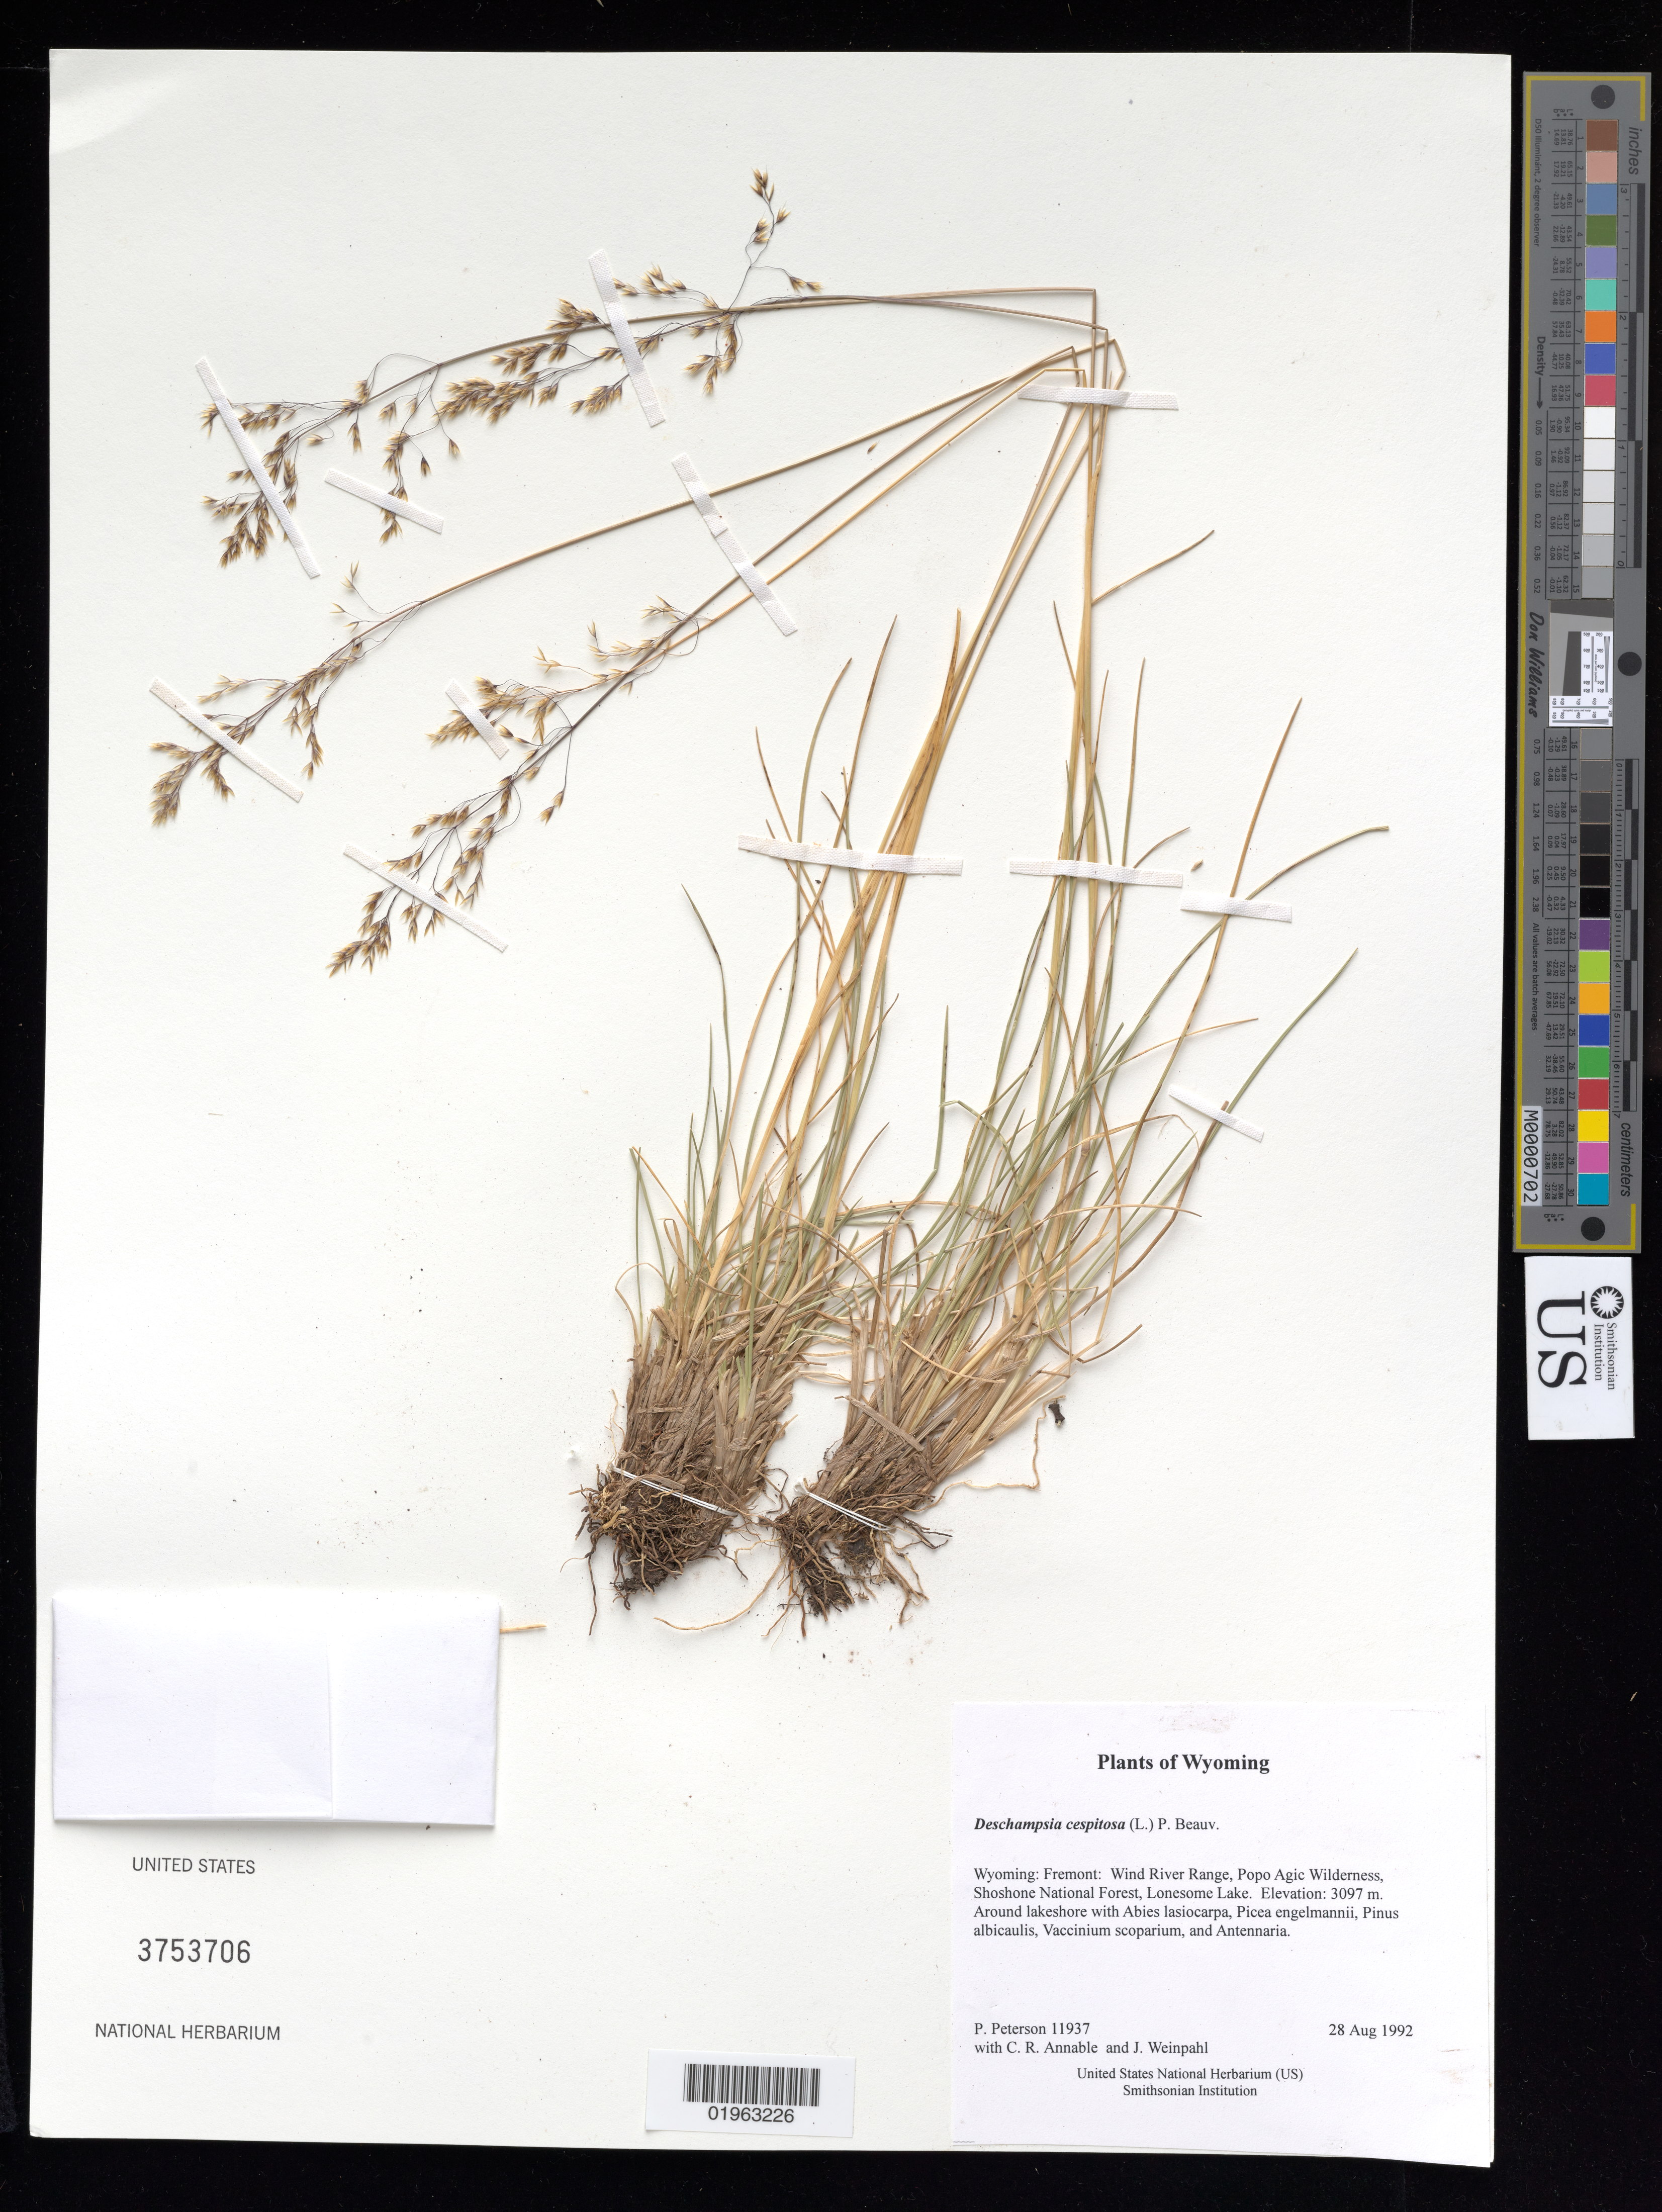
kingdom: Plantae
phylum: Tracheophyta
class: Liliopsida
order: Poales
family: Poaceae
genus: Deschampsia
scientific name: Deschampsia cespitosa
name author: (L.) P. Beauv.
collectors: P. M. Peterson, C. R. Annable & J. Weinpahl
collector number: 11937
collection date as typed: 28 Aug 1992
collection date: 1992-08-28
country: United States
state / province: Wyoming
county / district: Fremont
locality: Wind River Range, Popo Agic Wilderness, Shoshone National Forest, Lonesome Lake.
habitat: Around lakeshore with Abies lasiocarpa, Picea engelmannii, Pinus albicaulis, Vaccinium scoparium, and Antennaria.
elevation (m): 3097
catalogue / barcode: US 3753706